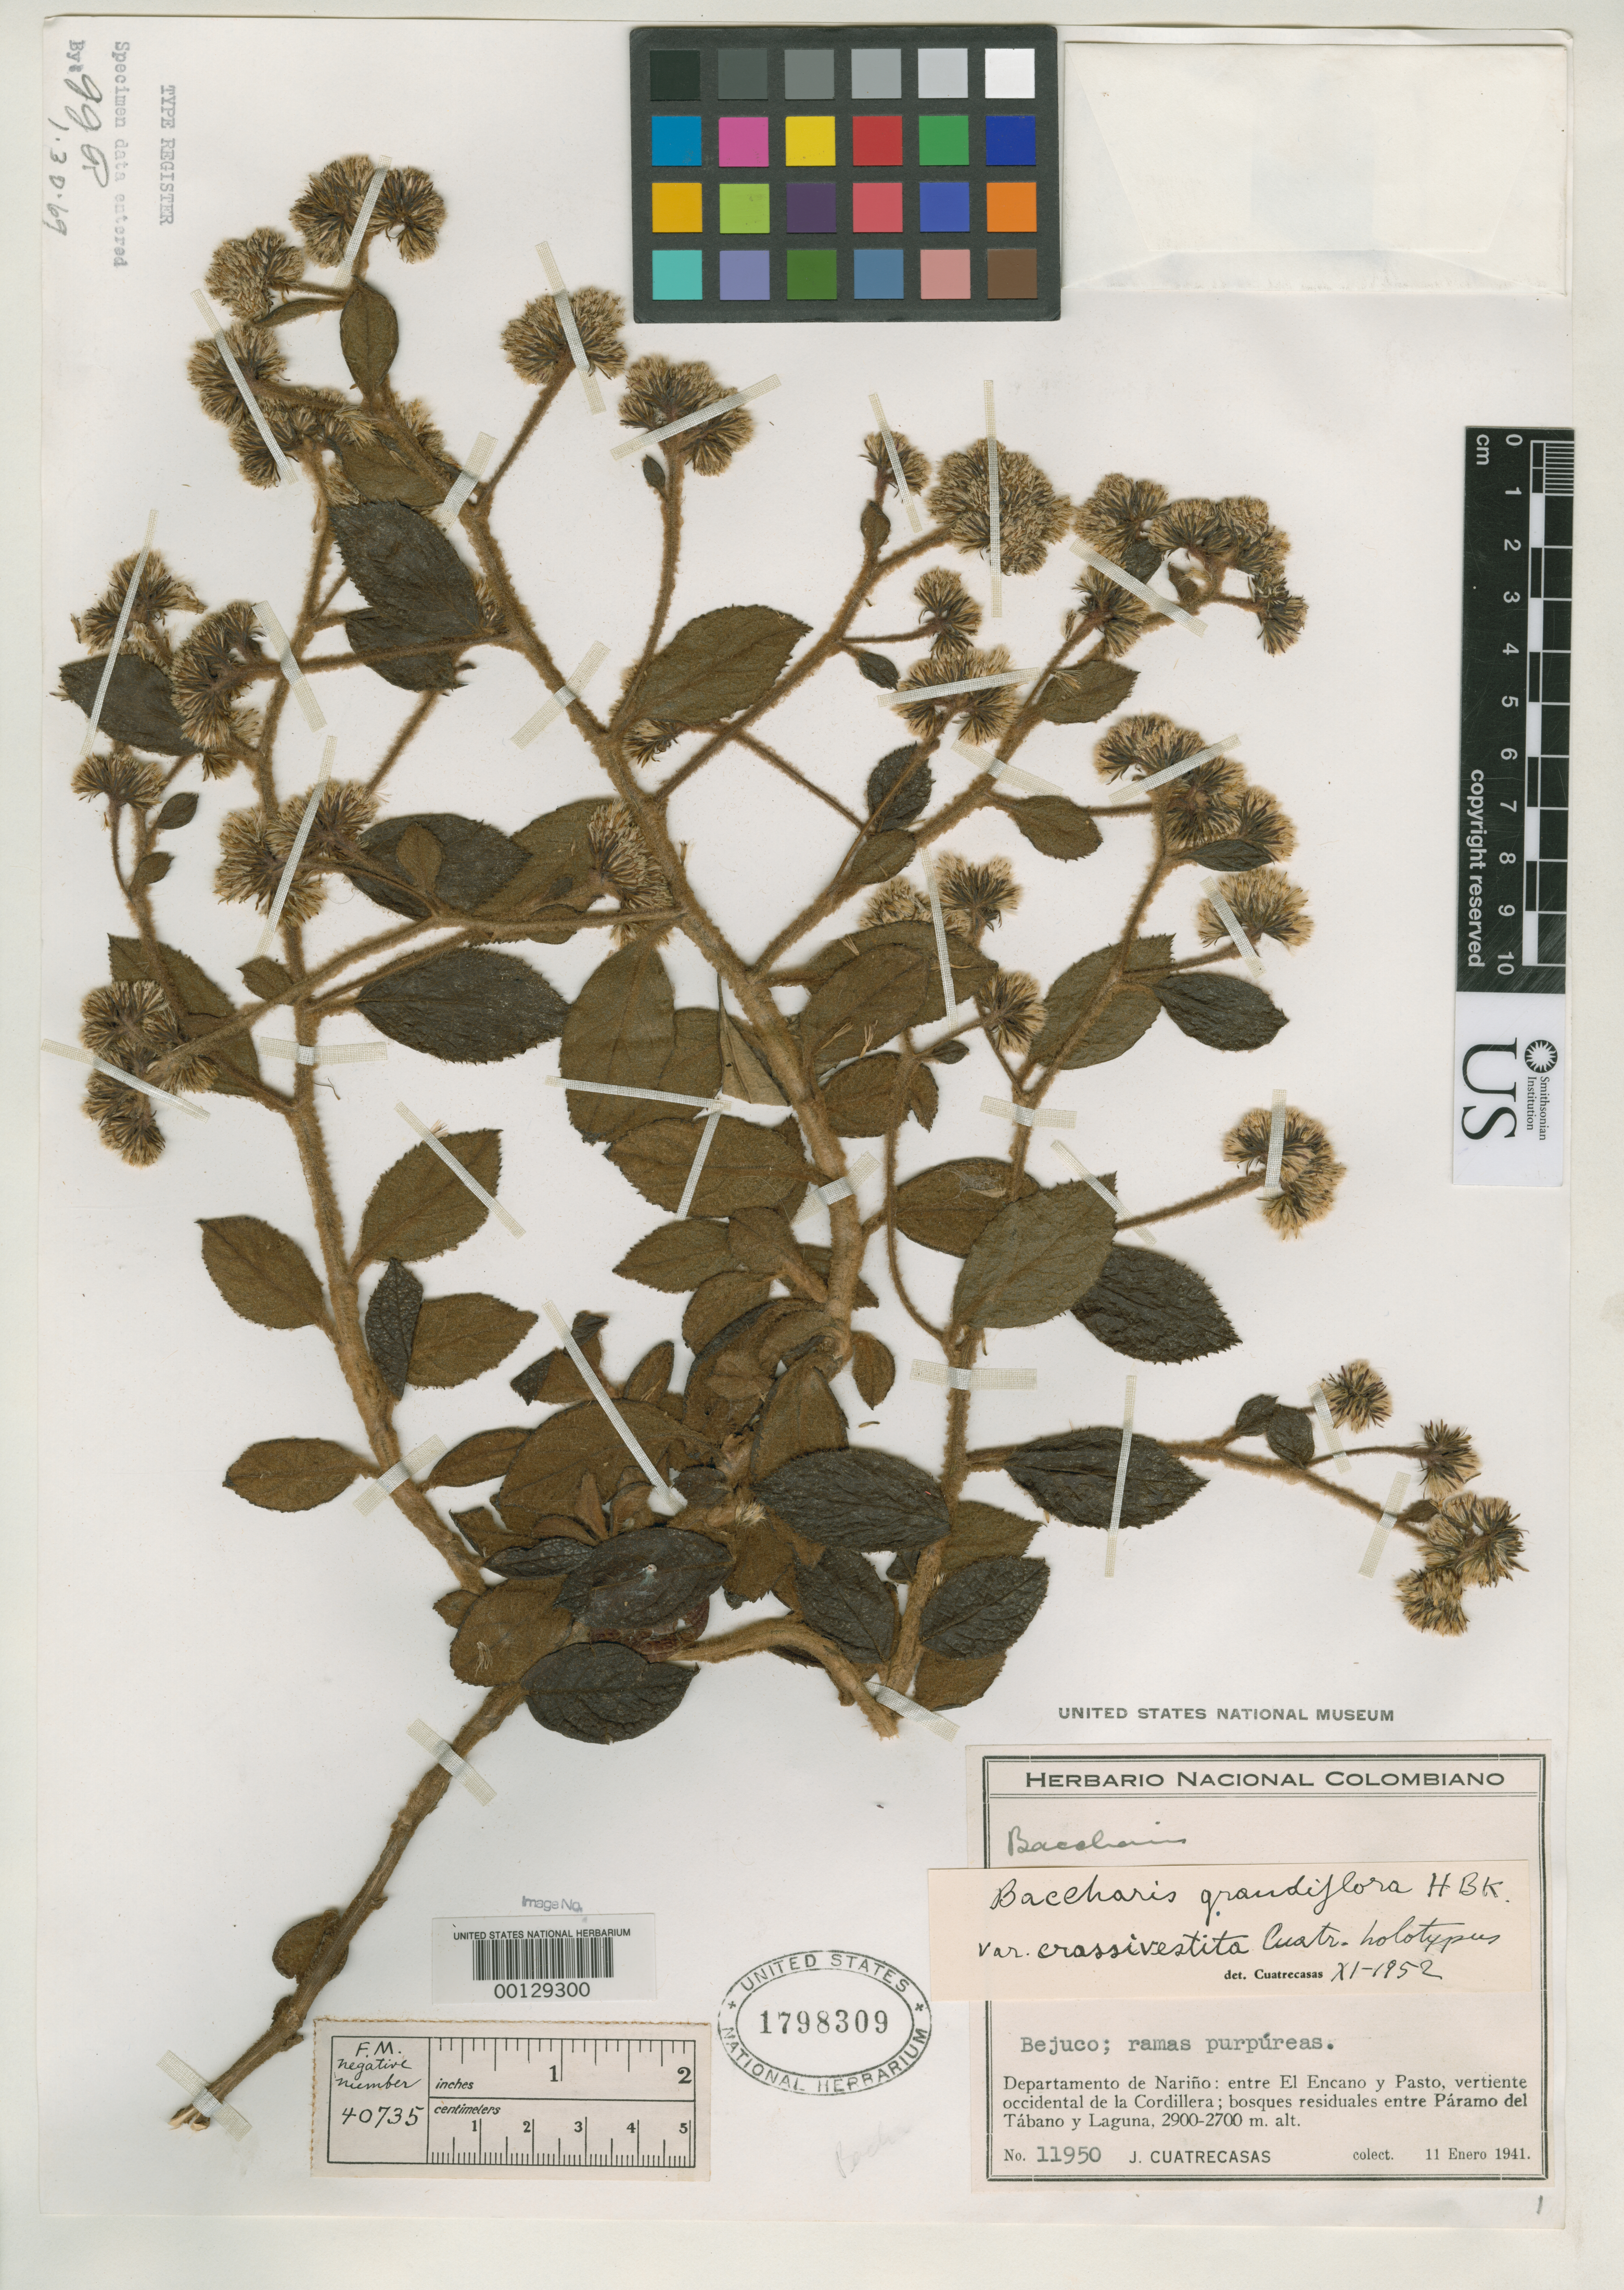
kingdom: Plantae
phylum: Tracheophyta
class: Magnoliopsida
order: Asterales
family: Asteraceae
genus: Baccharis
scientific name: Baccharis grandiflora var. crassivestita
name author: Cuatrec.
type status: Holotype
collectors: J. Cuatrecasas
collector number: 11950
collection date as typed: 11 Jan 1941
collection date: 1941-01-11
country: Colombia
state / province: Nariño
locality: Between El Encaño and Pasto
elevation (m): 2700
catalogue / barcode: US 1798309